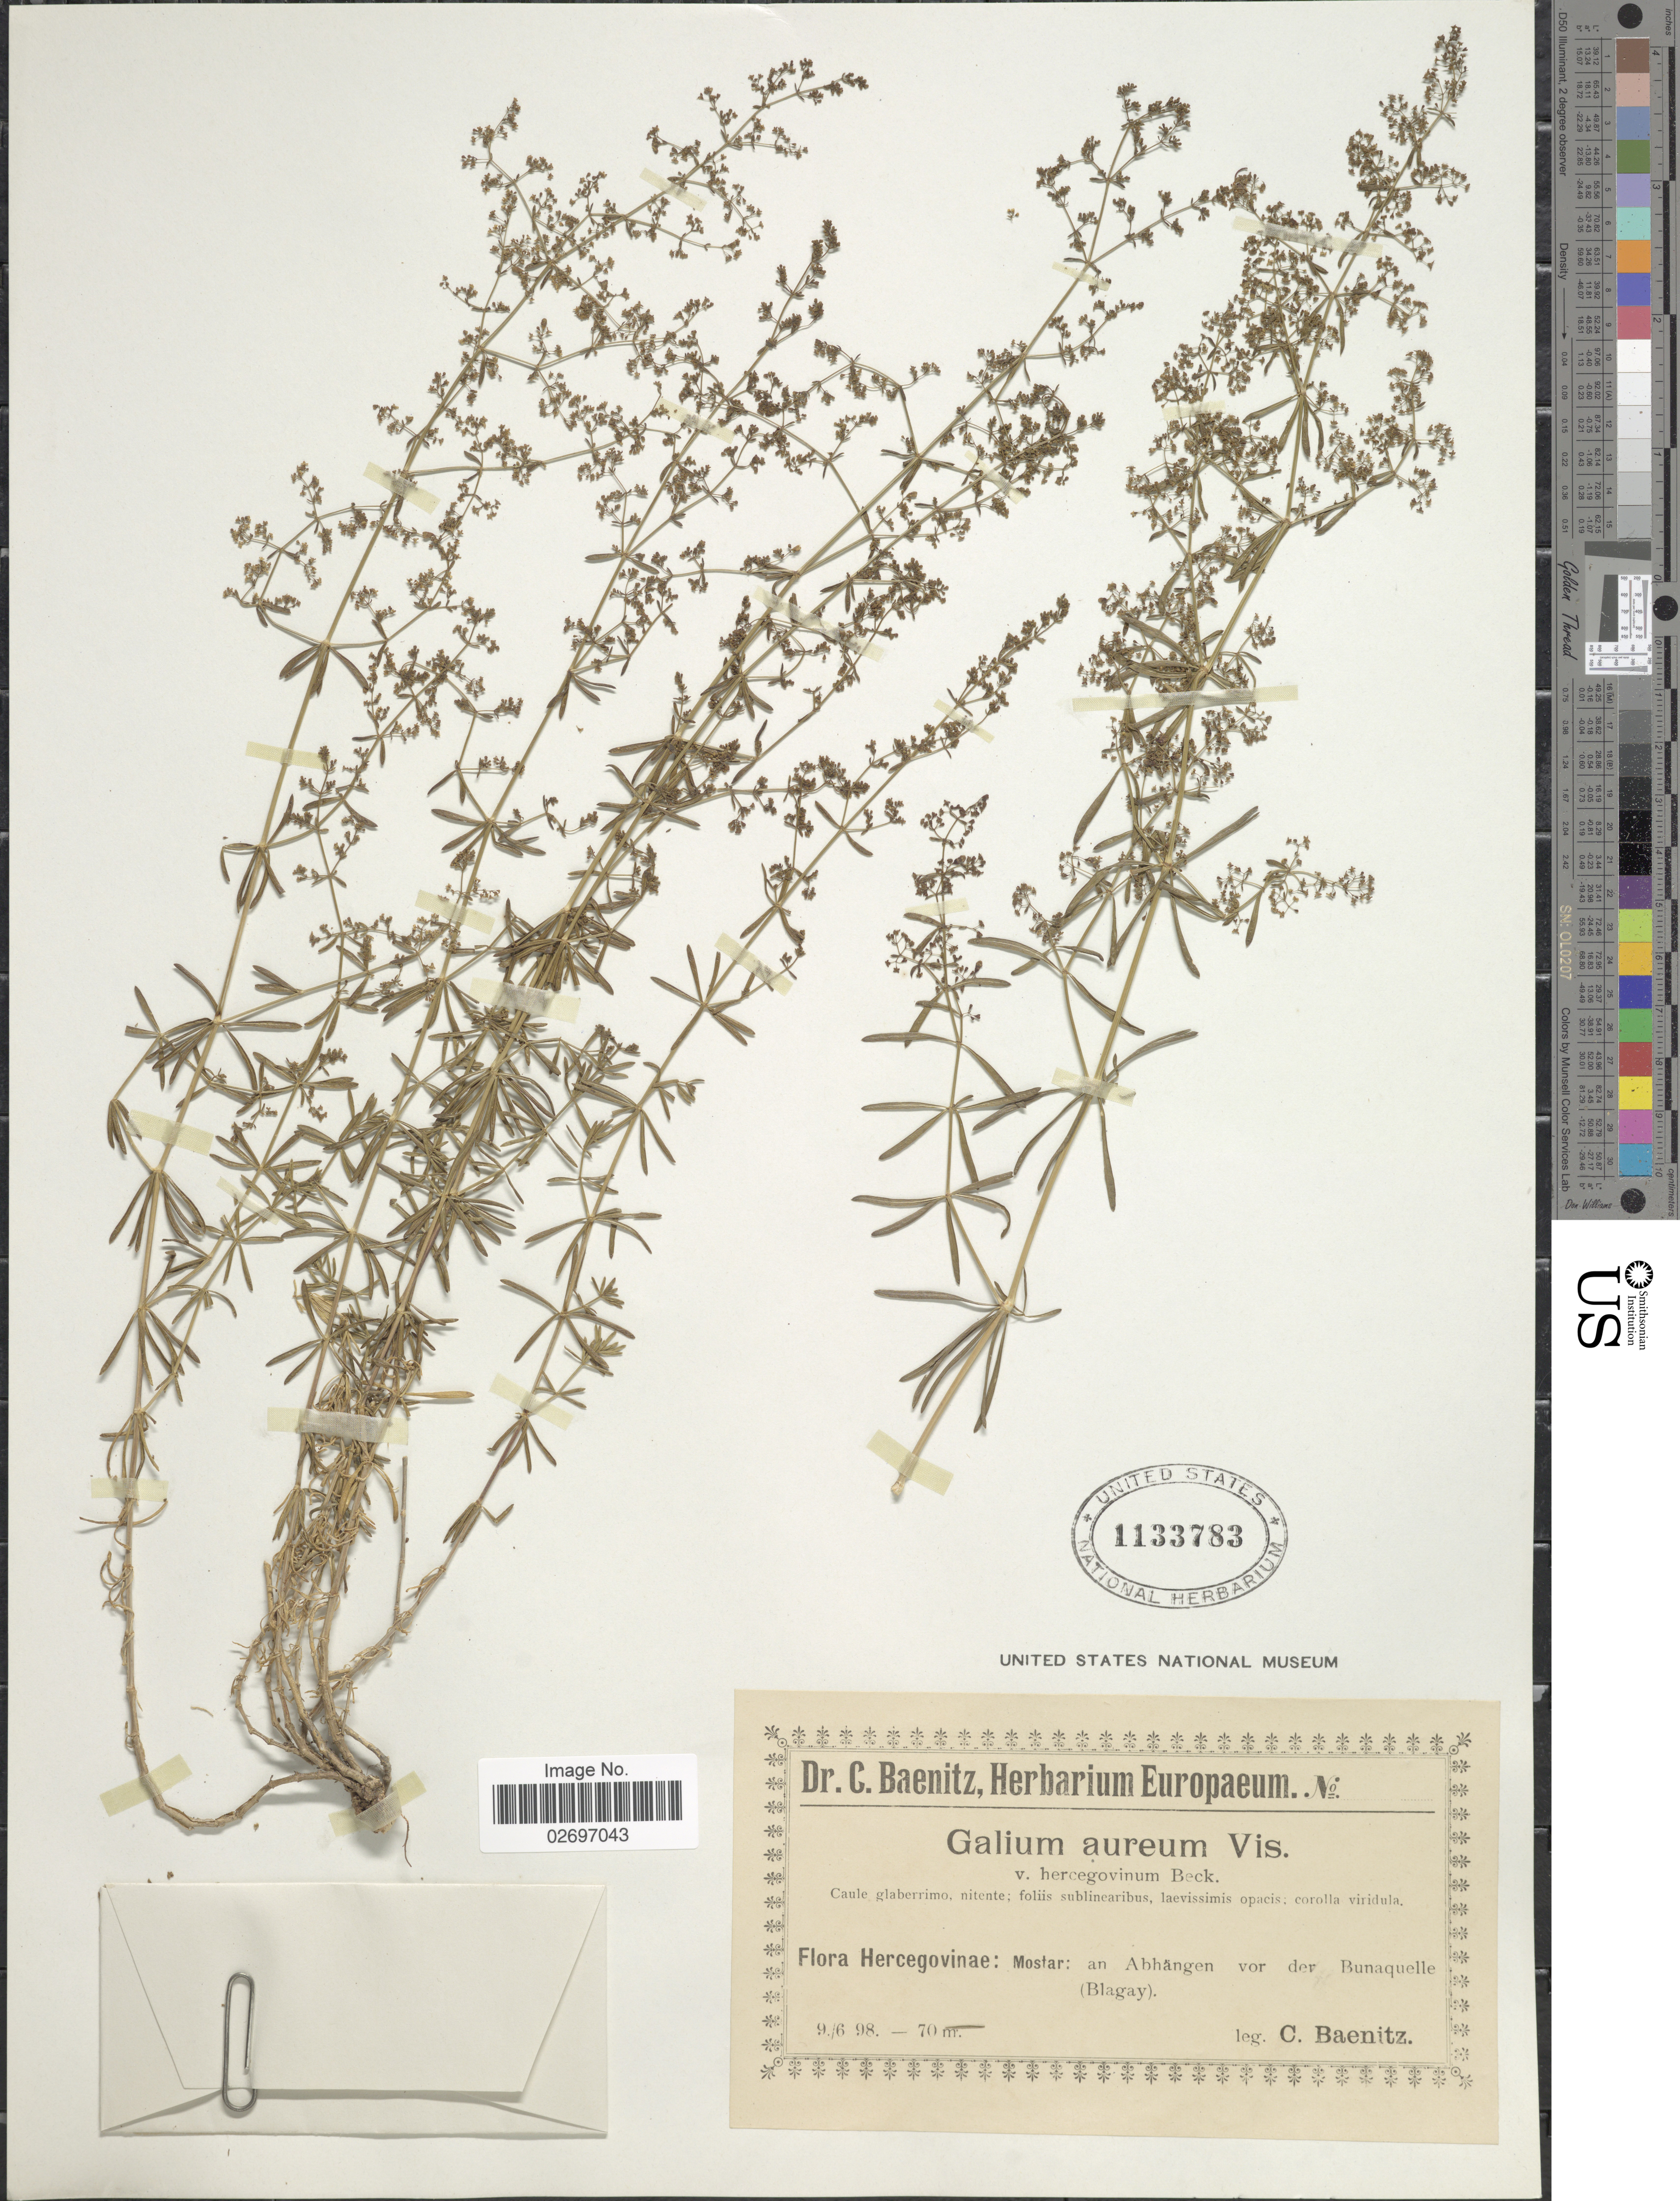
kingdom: Plantae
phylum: Tracheophyta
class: Magnoliopsida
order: Gentianales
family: Rubiaceae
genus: Galium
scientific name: Galium aureum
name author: Vis.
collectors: C. G. Baenitz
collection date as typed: Transcribed d/m/y: 9/6/98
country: Bosnia and Herzegovina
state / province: Federation of B&H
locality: Mostar: an Abhangen vor dev Bunaquelle (Blagay)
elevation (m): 70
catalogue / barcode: US 1133783